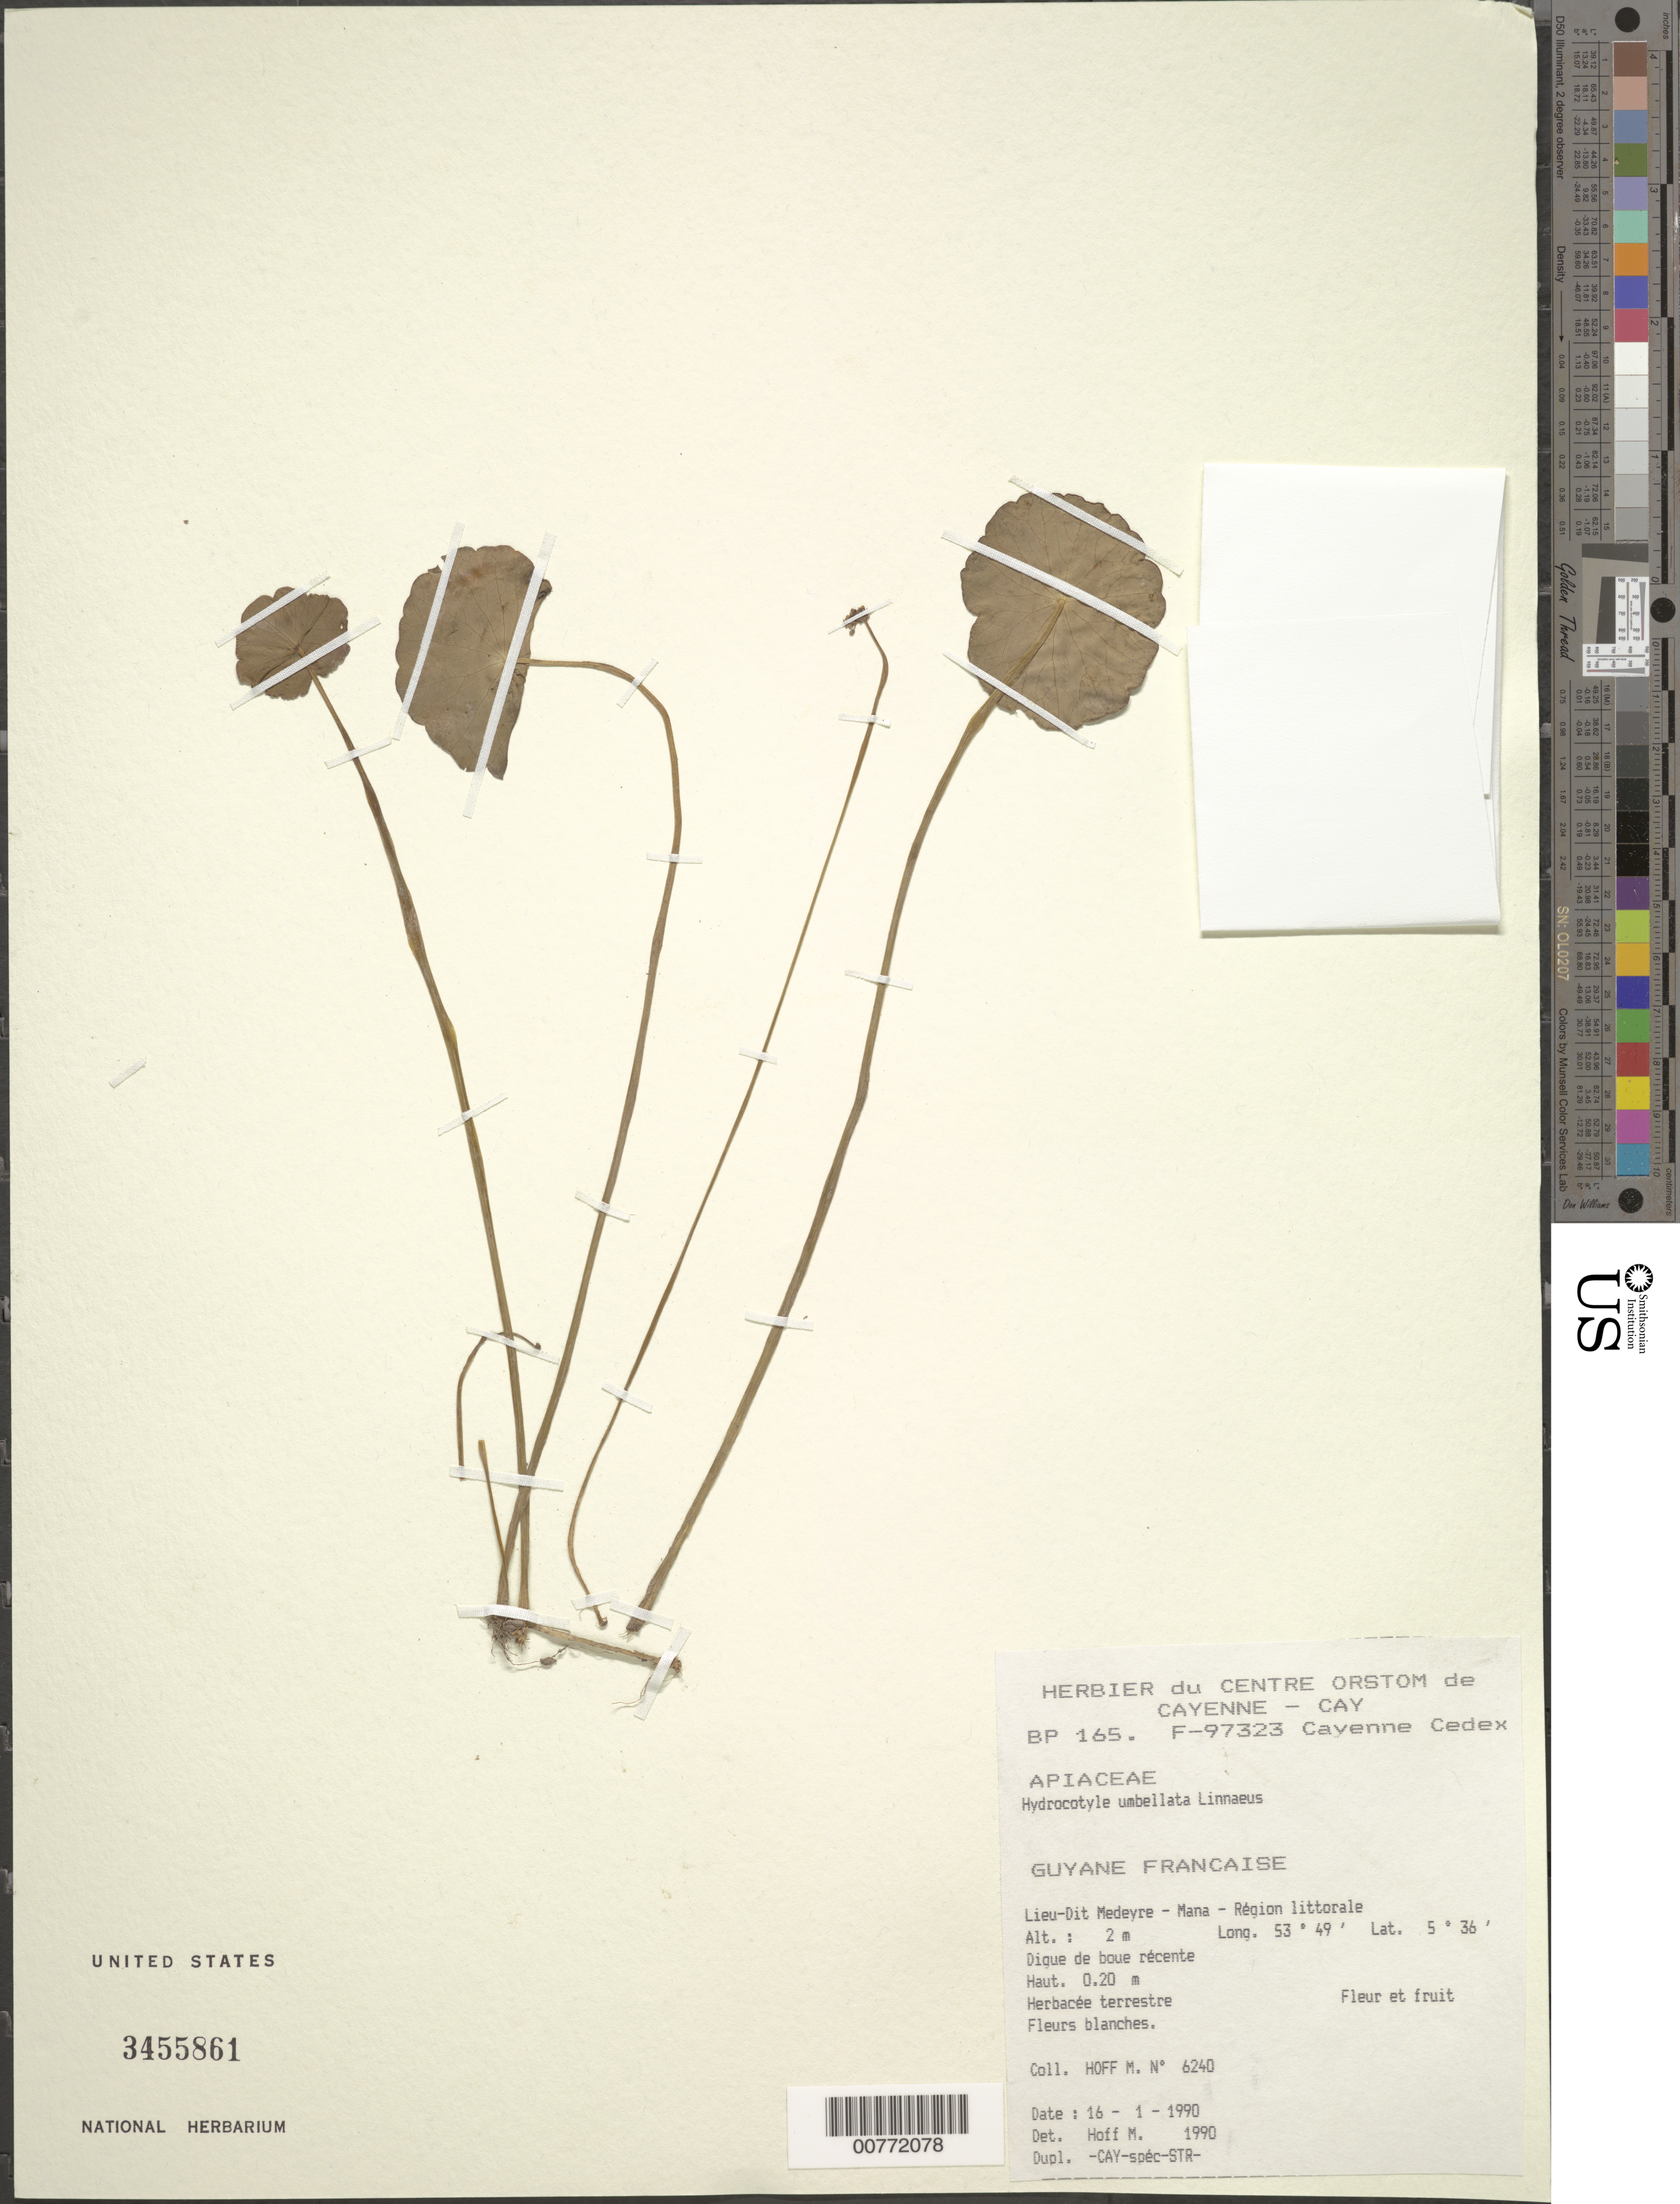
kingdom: Plantae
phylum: Tracheophyta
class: Magnoliopsida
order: Apiales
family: Araliaceae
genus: Hydrocotyle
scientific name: Hydrocotyle umbellata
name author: L.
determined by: Hoff, M.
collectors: M. Hoff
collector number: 6240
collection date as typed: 16-Jan-90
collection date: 1990-01-16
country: French Guiana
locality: Mana, Medeyre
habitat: Digue de boue récente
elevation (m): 2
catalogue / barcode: US 3455861